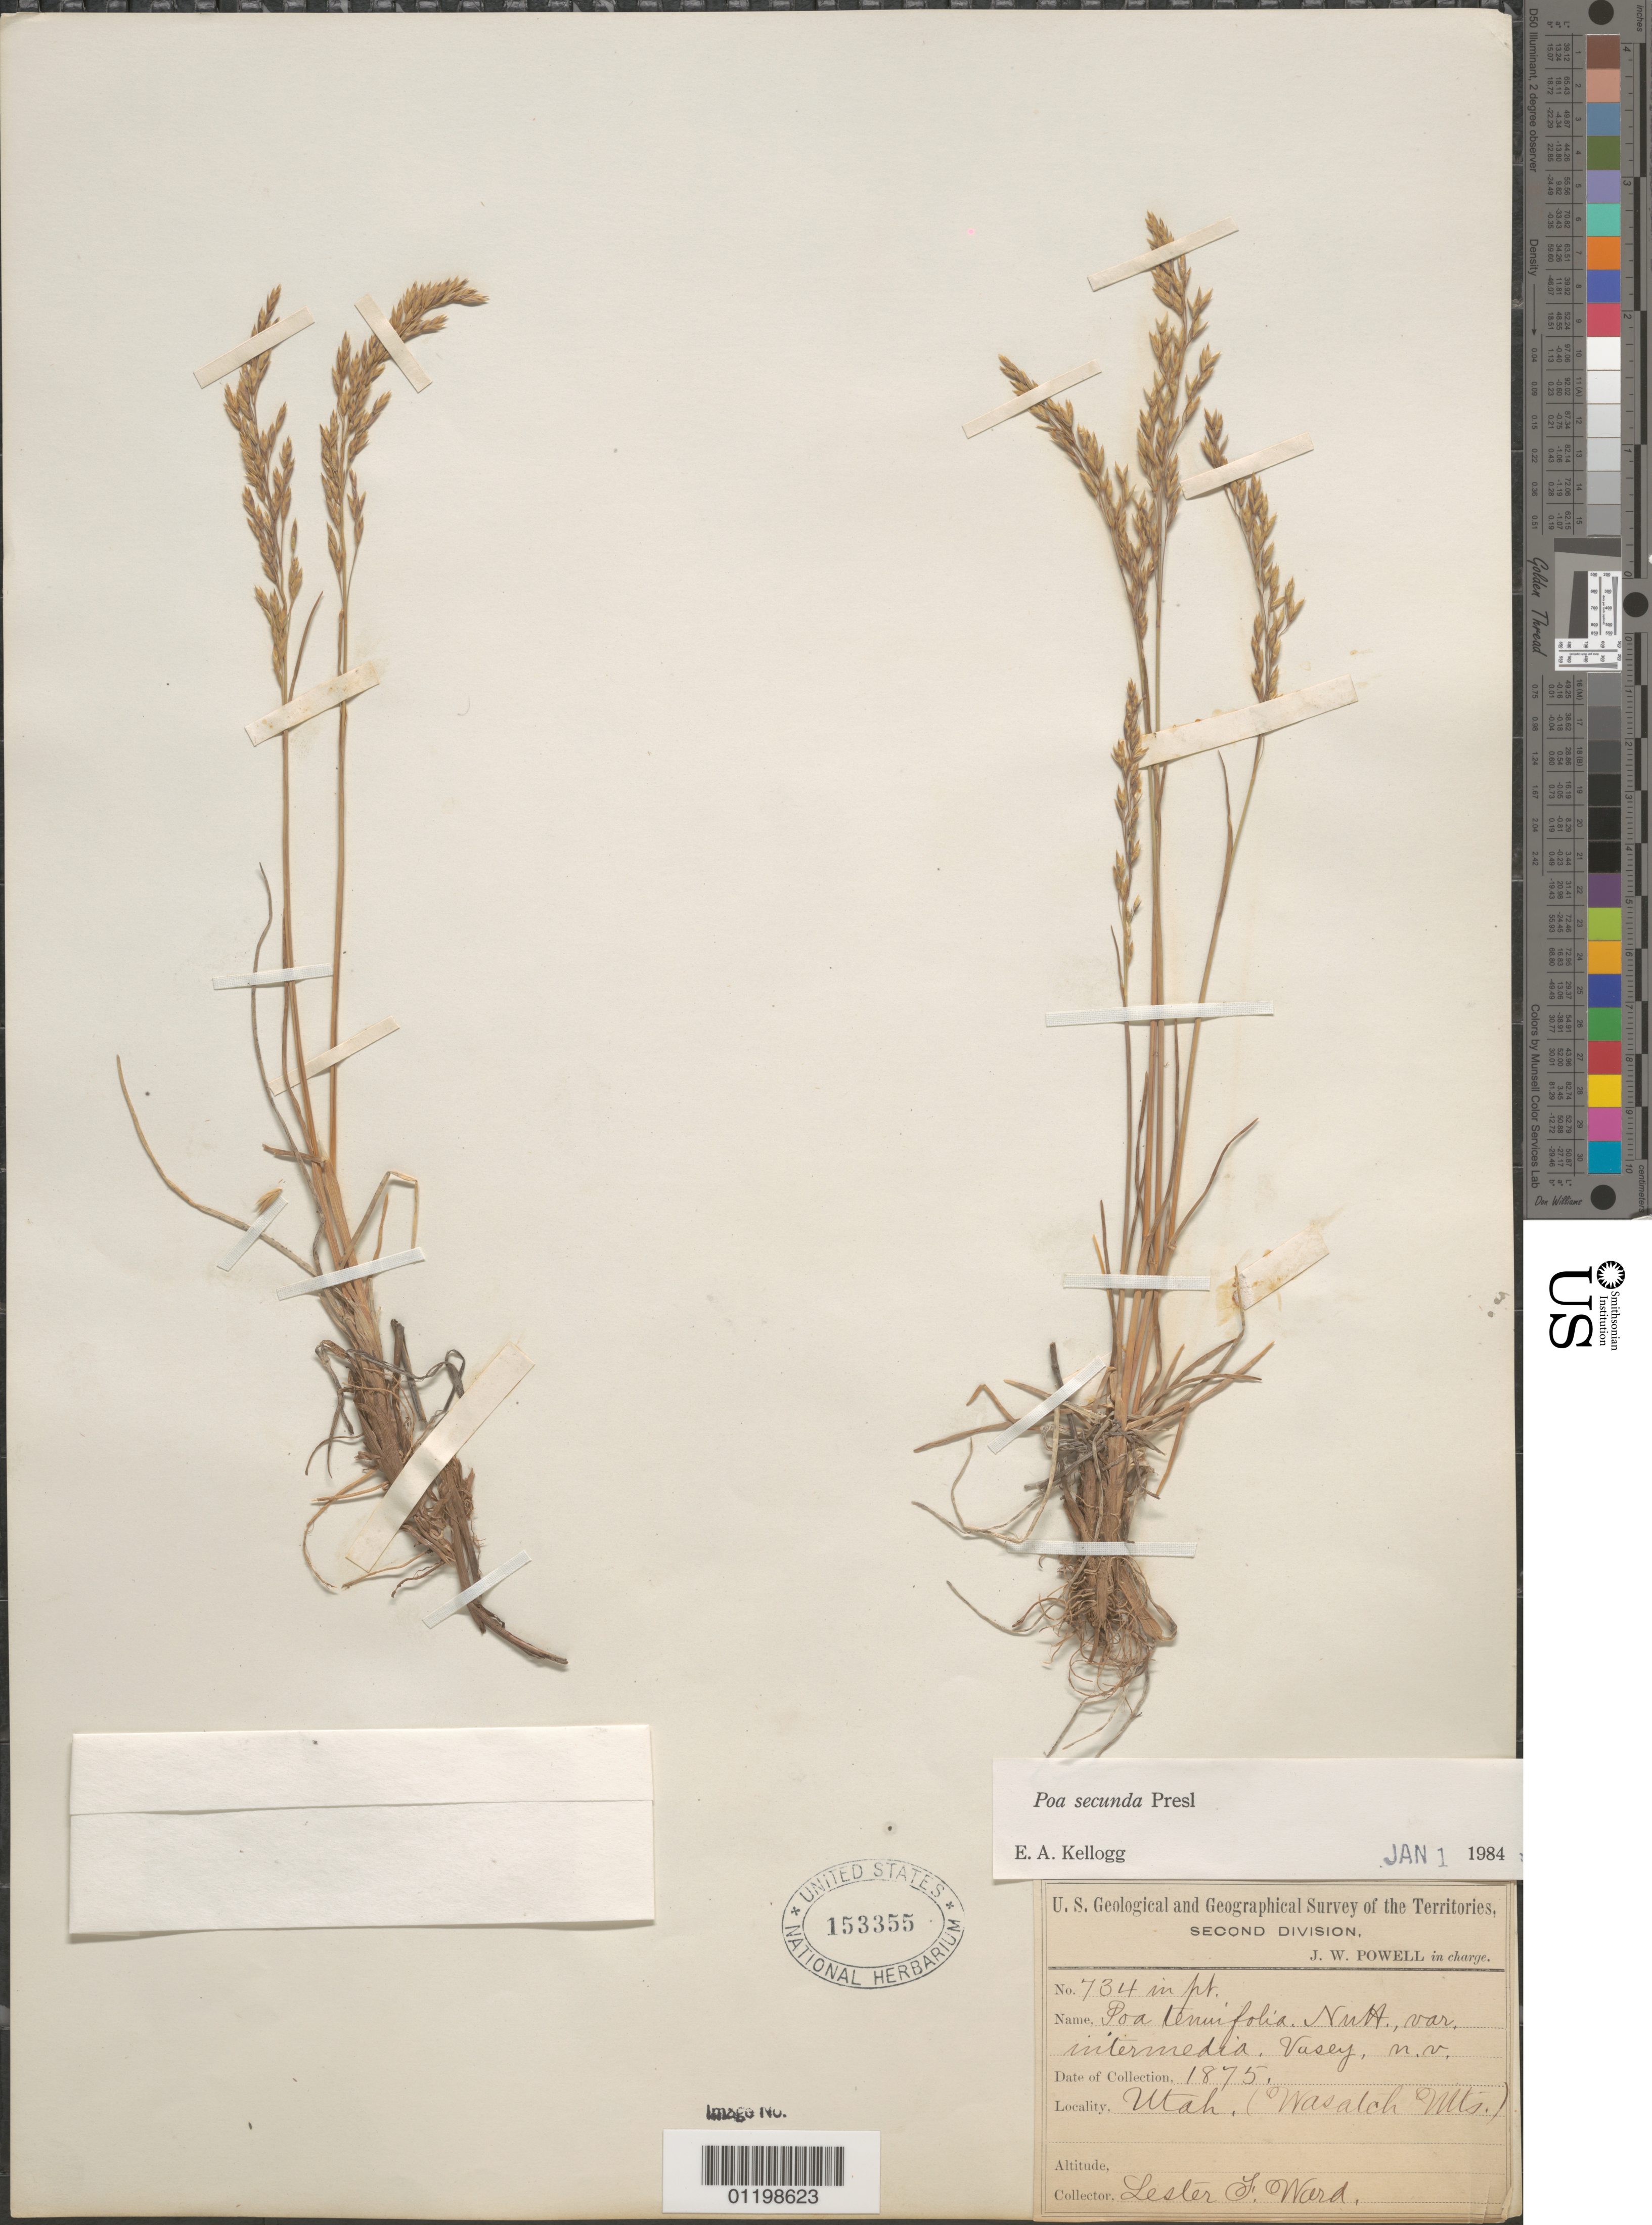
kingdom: Plantae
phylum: Tracheophyta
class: Liliopsida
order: Poales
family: Poaceae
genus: Poa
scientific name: Poa secunda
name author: J. Presl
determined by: Kellogg, E. A.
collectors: L. F. Ward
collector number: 734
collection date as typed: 1875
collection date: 1875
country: United States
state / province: Utah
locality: Wasatch Mountains.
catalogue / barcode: US 153355